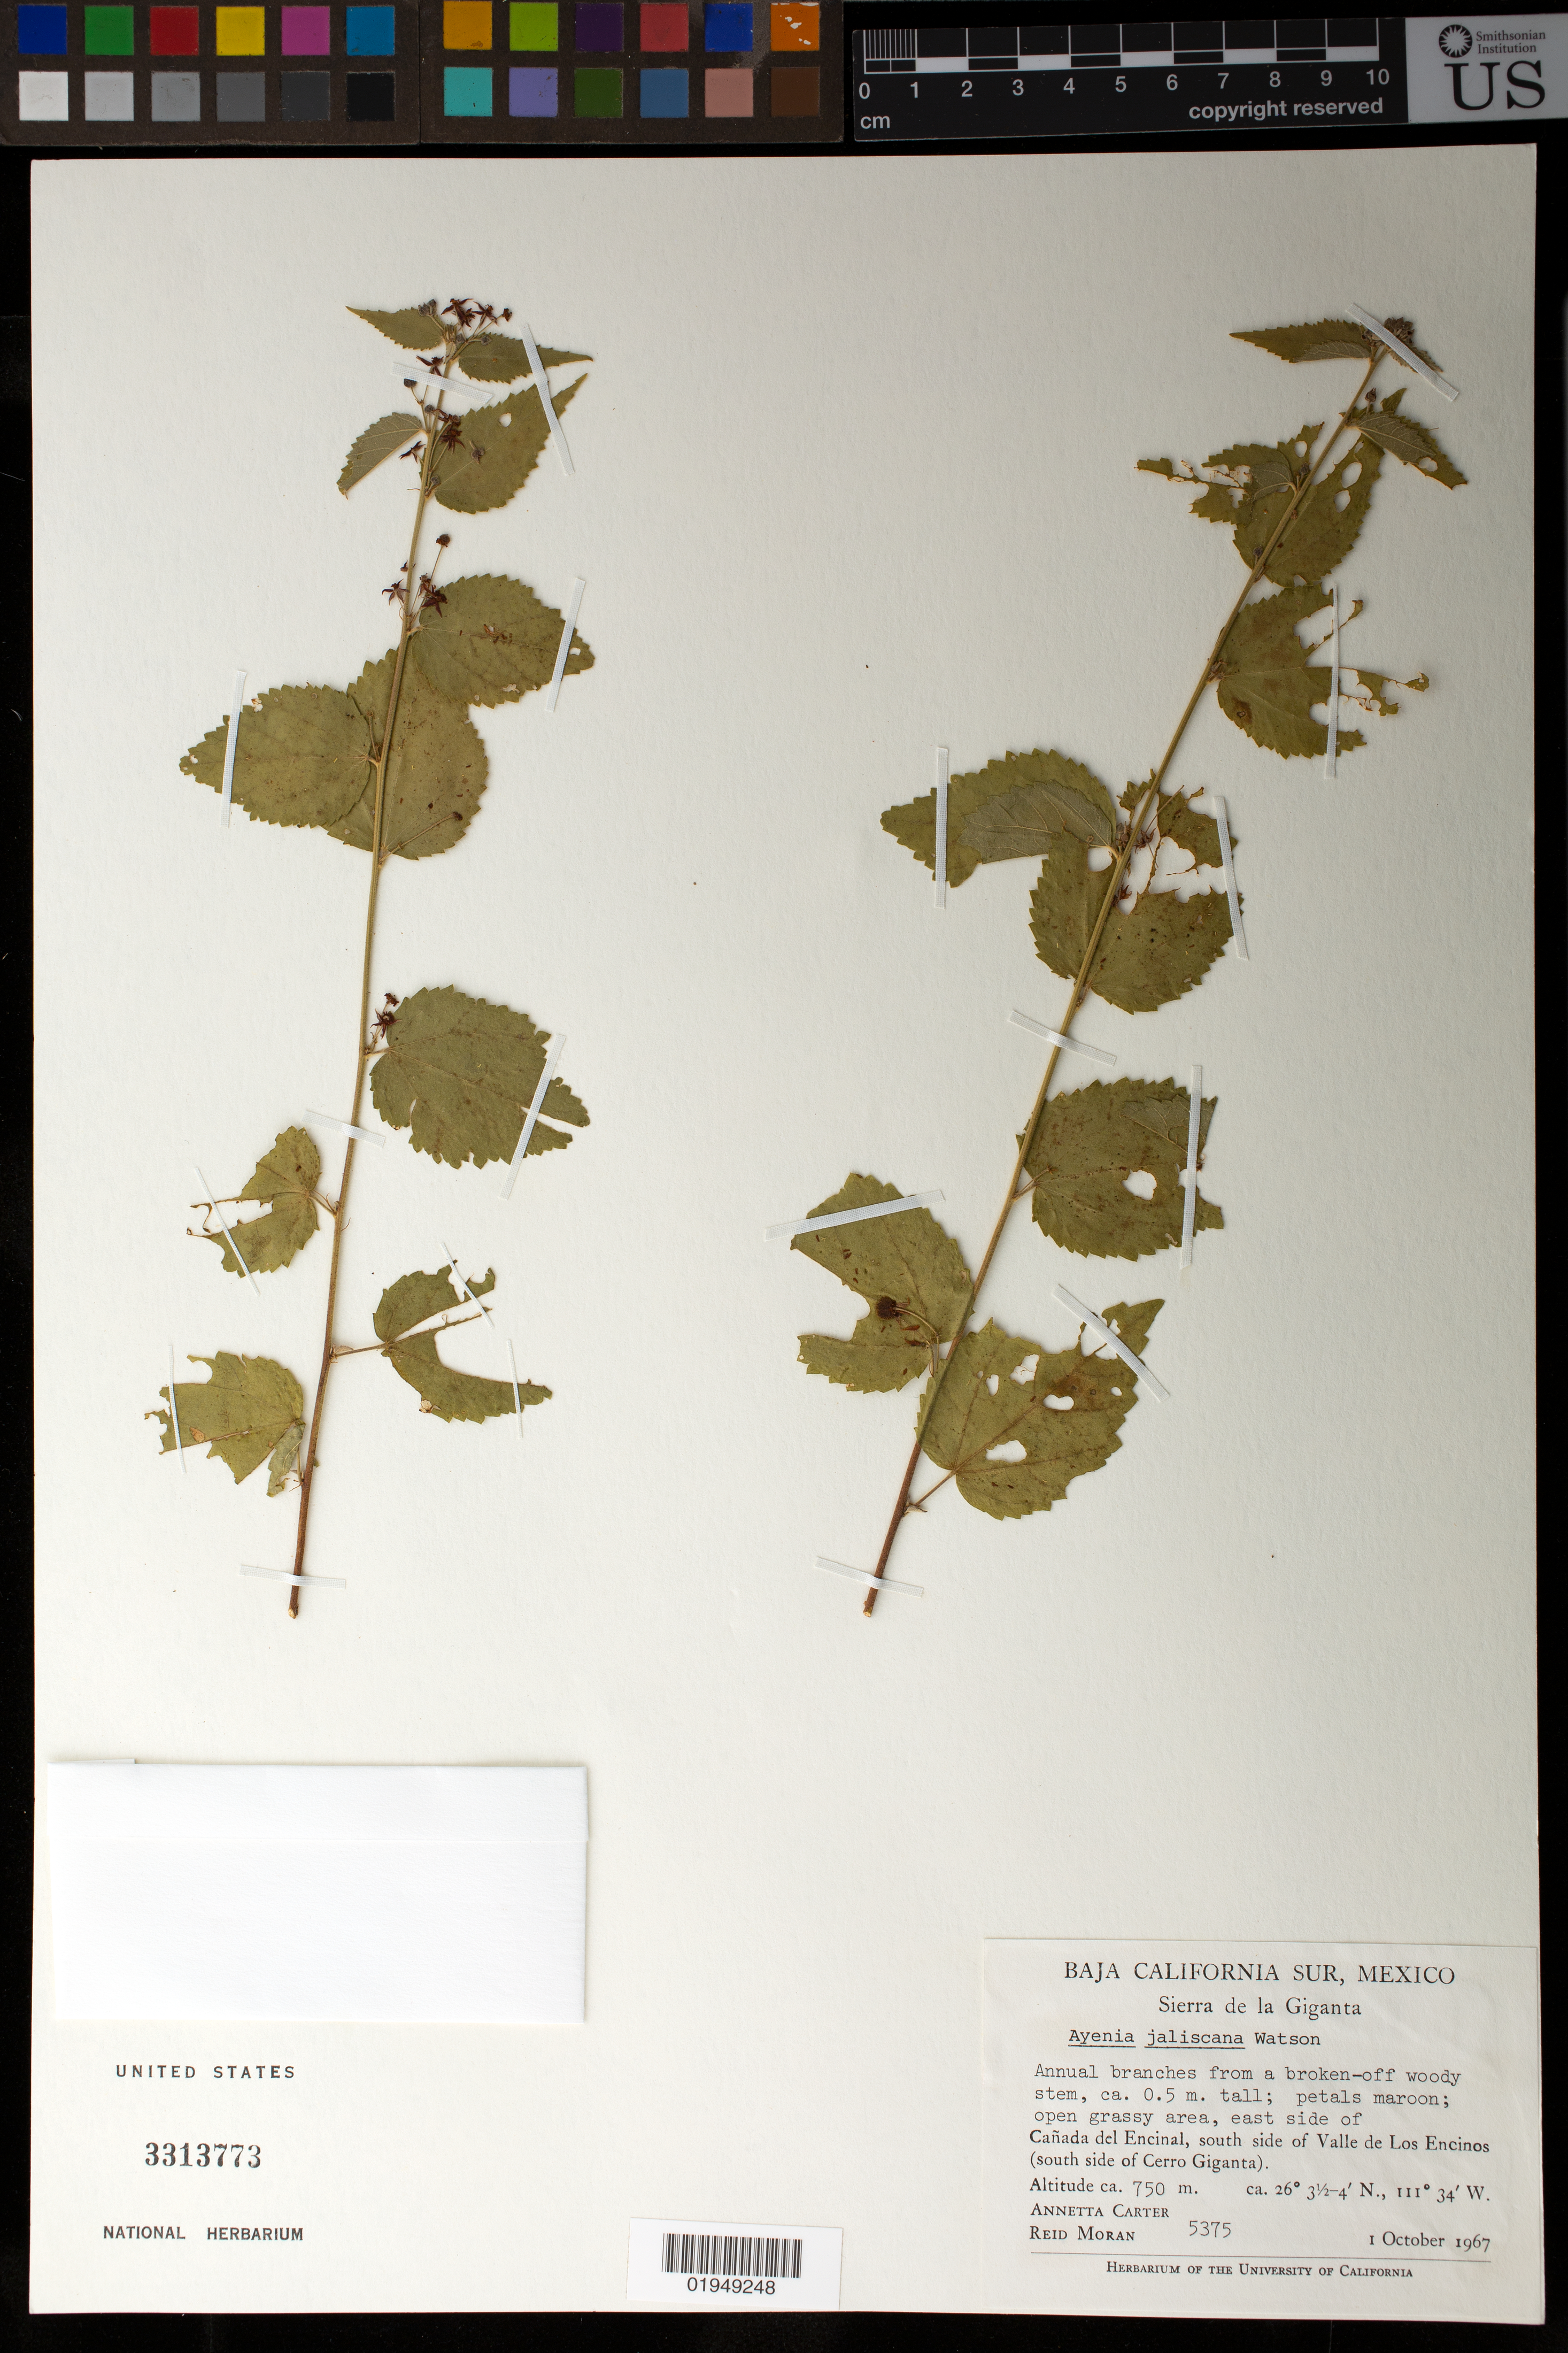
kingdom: Plantae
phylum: Tracheophyta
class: Magnoliopsida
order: Malvales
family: Malvaceae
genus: Ayenia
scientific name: Ayenia jaliscana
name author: S. Watson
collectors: A. Carter & R. V. Moran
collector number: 5375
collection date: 1967-10-01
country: Mexico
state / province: Baja California Sur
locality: Baja California Sur, Sierra de la Giganta, Canada del Encinal, south side of Valle de Los Encinos (south side of Cerro Giganta)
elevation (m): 750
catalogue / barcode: US 3313773